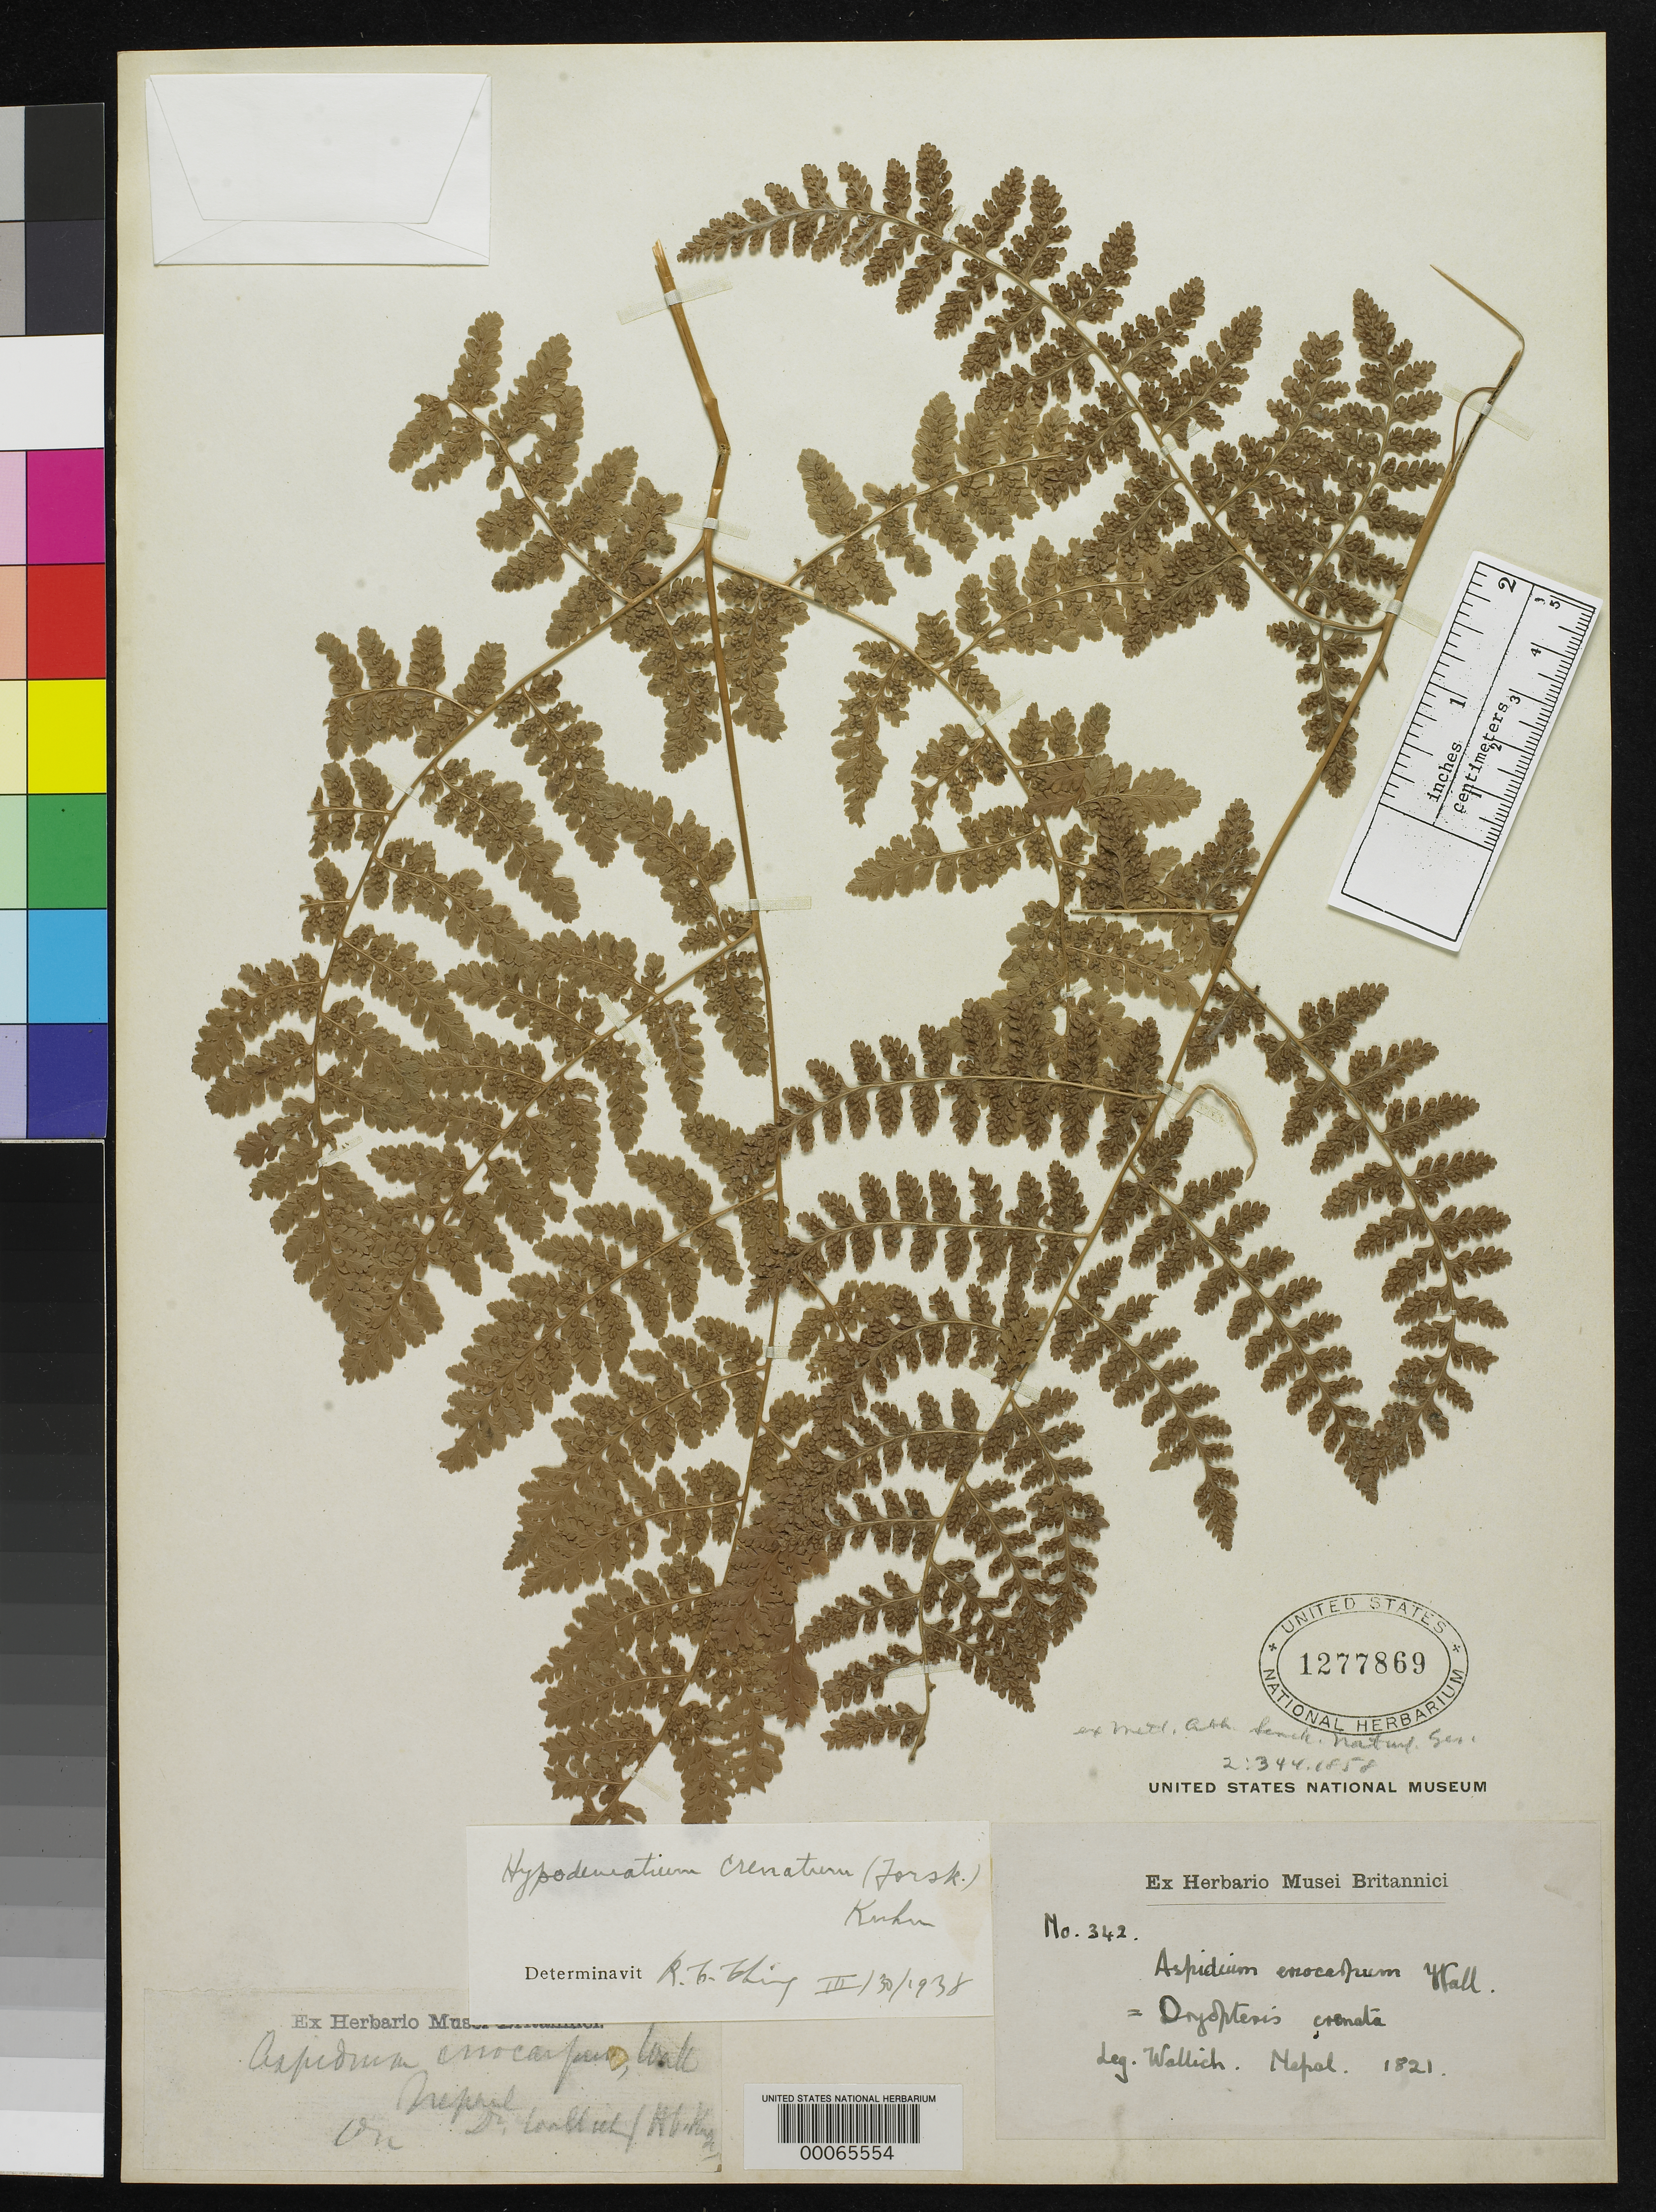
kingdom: Plantae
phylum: Tracheophyta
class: Polypodiopsida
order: Polypodiales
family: Tectariaceae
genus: Aspidium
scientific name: Aspidium eriocarpum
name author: Wall. ex Mett.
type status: Type Collection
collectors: N. Wallich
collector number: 342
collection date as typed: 1821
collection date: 1821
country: Nepal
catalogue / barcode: US 1277869